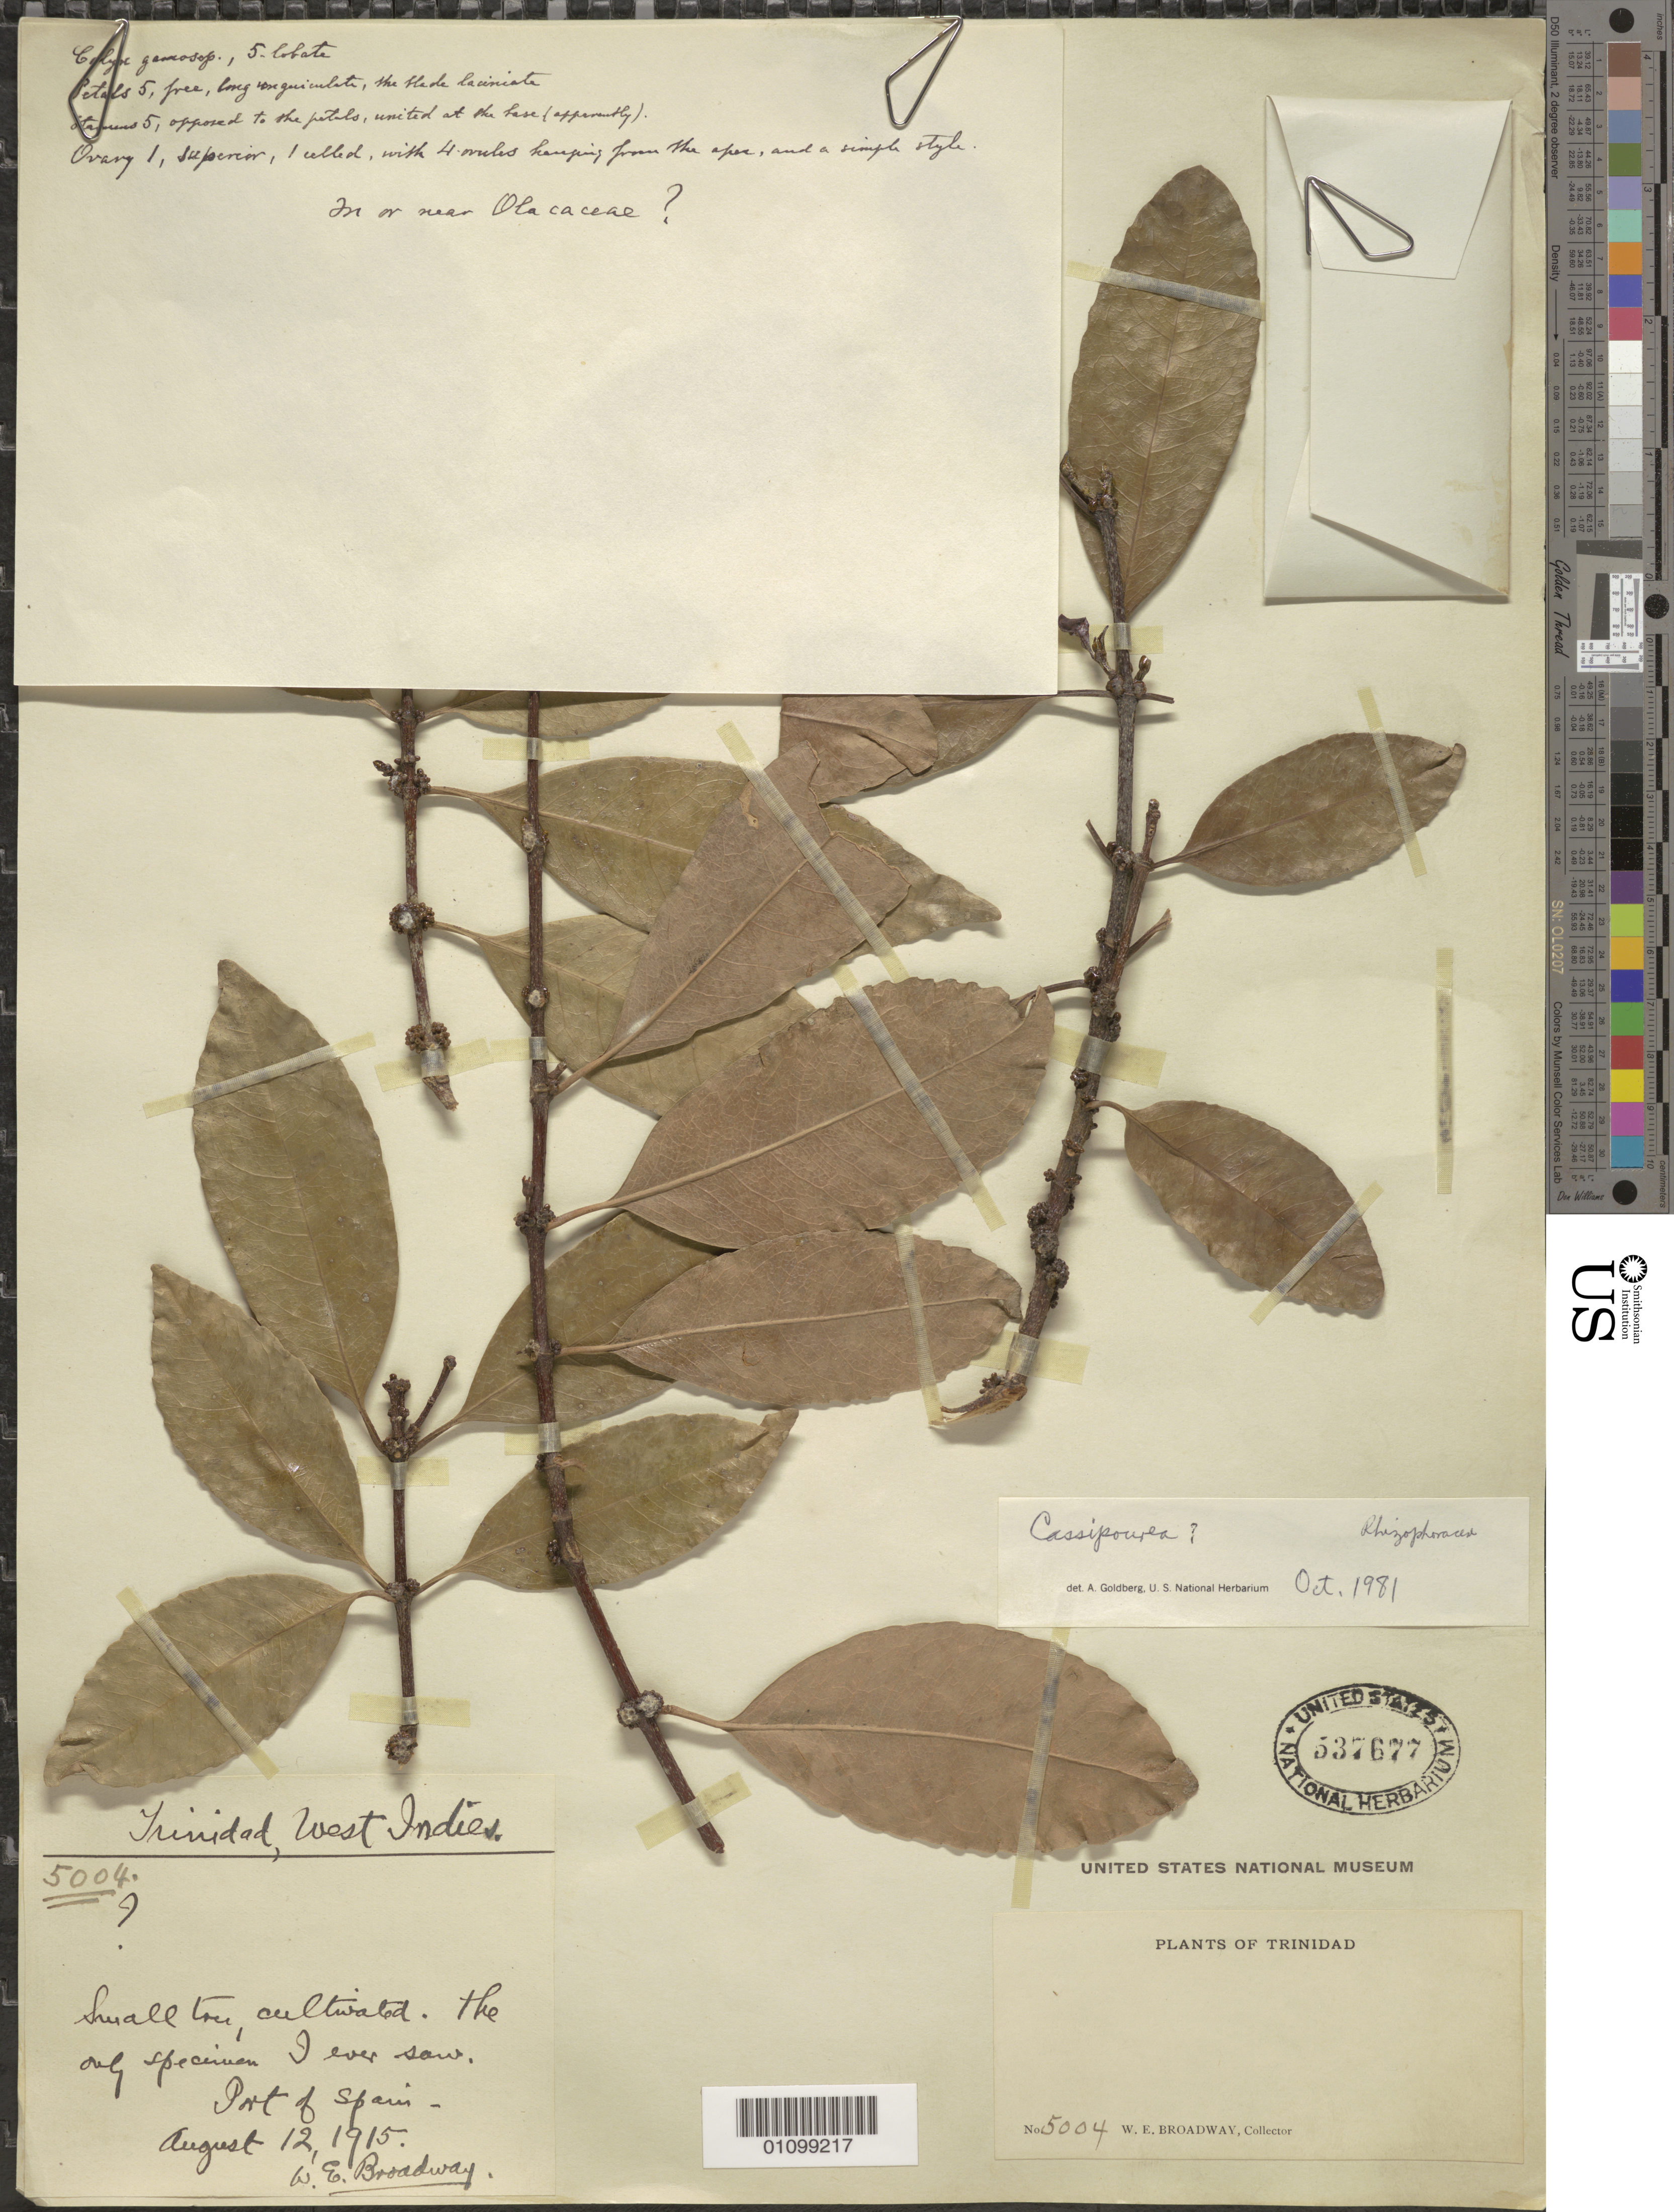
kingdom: Plantae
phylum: Tracheophyta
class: Magnoliopsida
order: Malpighiales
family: Rhizophoraceae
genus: Cassipourea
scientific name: Cassipourea sp.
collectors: W. E. Broadway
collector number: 5004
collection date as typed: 12 Aug 1915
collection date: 1915-08-12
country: Trinidad and Tobago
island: Trinidad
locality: Port of Spain.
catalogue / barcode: US 537677